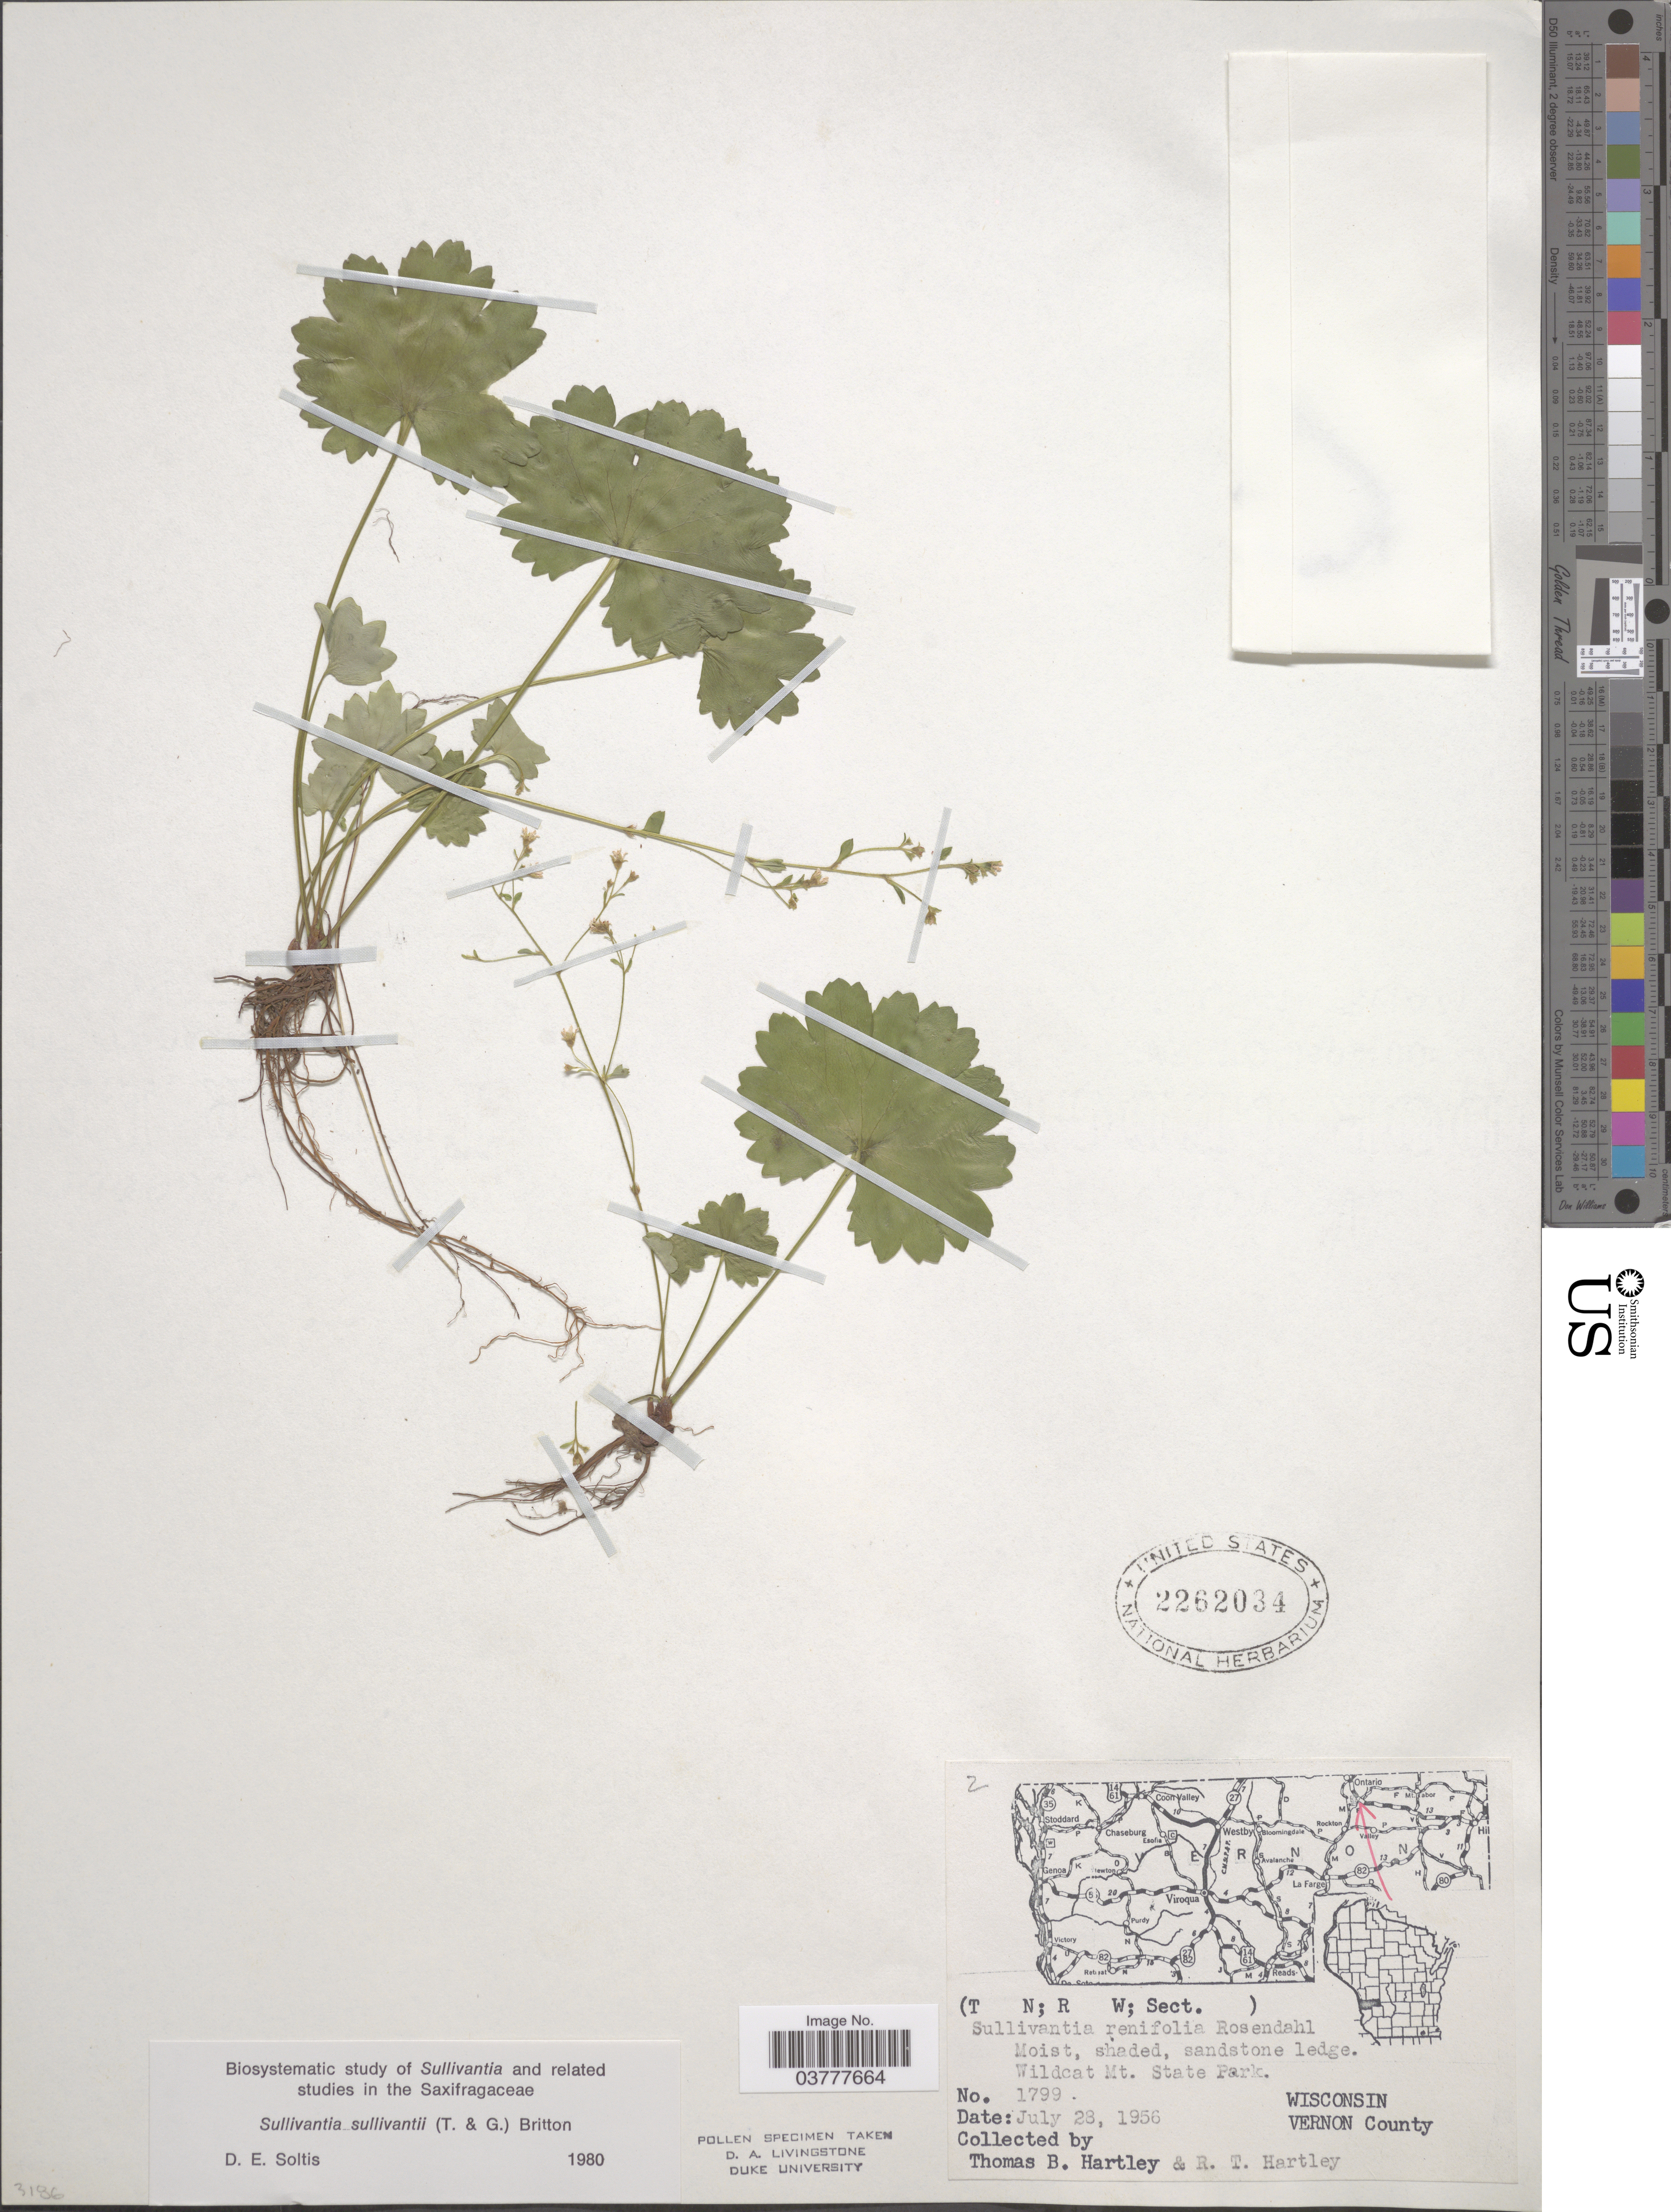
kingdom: Plantae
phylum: Tracheophyta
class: Magnoliopsida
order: Saxifragales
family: Saxifragaceae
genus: Sullivantia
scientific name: Sullivantia sullivantii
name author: (Torr. & A. Gray) Britton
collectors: T. Hartley & R. T. Hartley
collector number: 1799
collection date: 1956-07-28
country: United States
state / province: Wisconsin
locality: Vernon County. Wildcat Mt. State Park.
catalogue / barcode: US 2262034